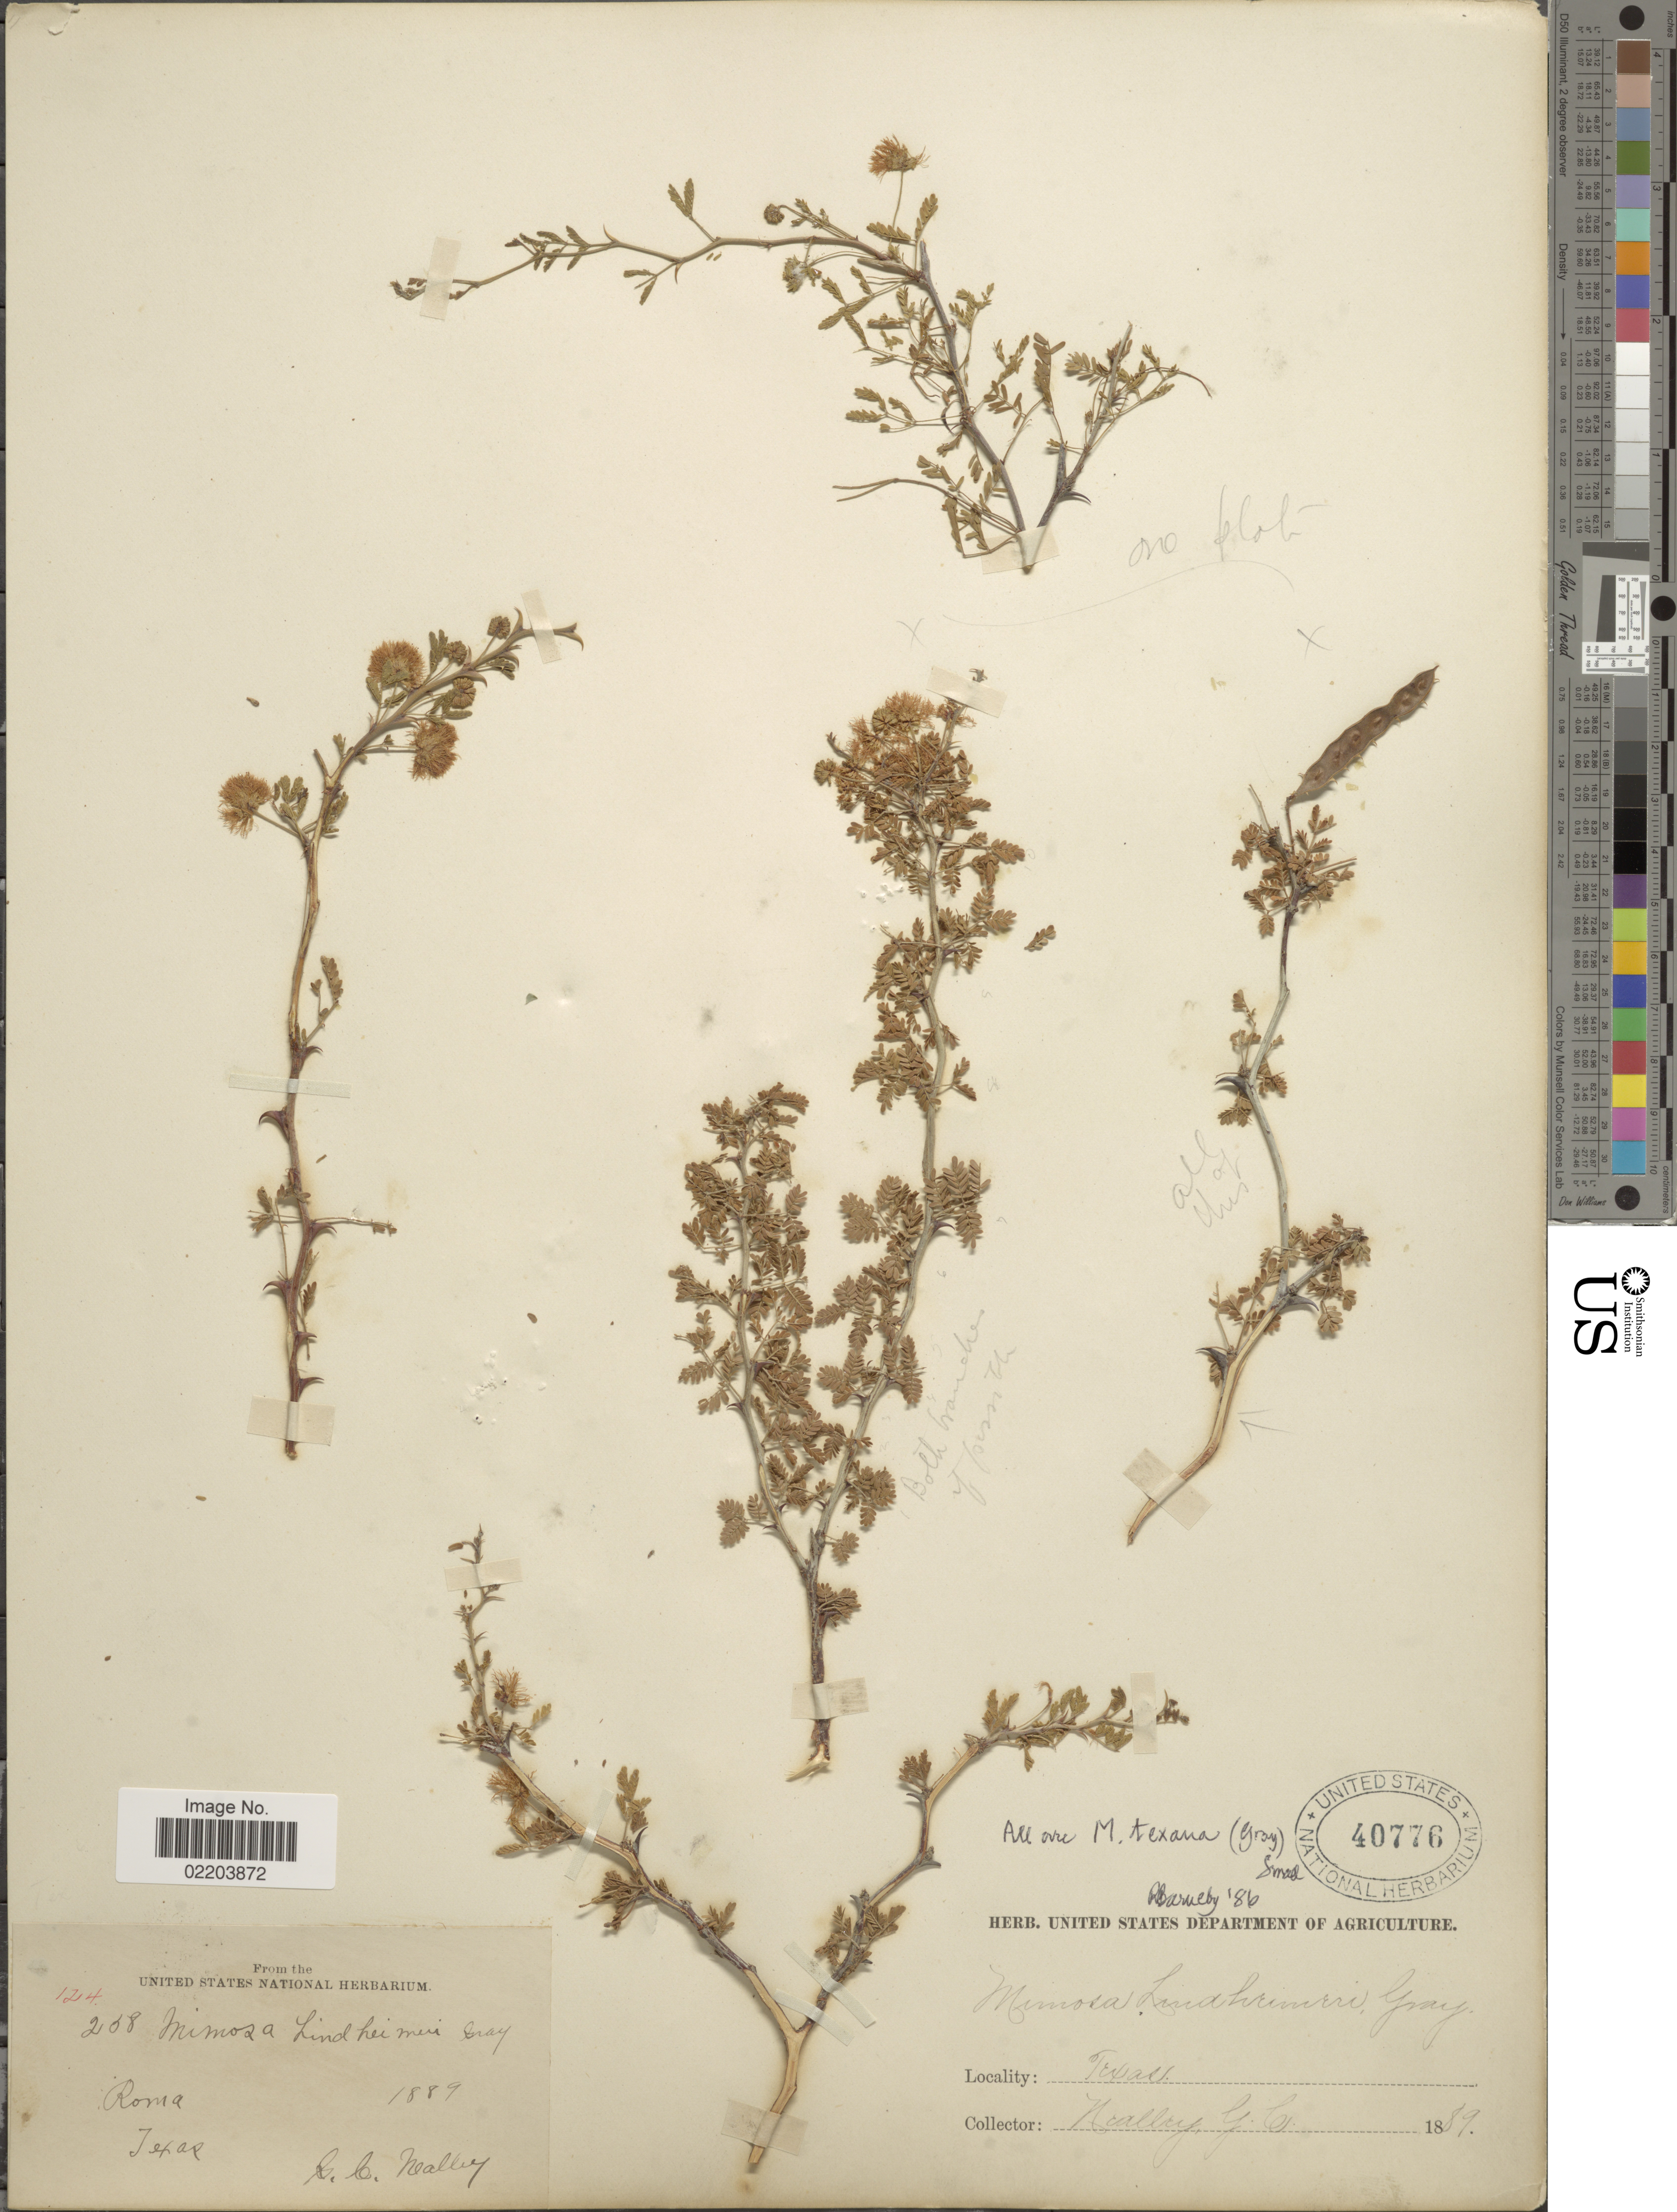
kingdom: Plantae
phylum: Tracheophyta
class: Magnoliopsida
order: Fabales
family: Fabaceae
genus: Mimosa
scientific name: Mimosa texana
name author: (A. Gray) Small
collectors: G. C. Nealley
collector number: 124/258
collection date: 1889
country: United States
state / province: Texas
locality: Roma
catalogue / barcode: US 40776